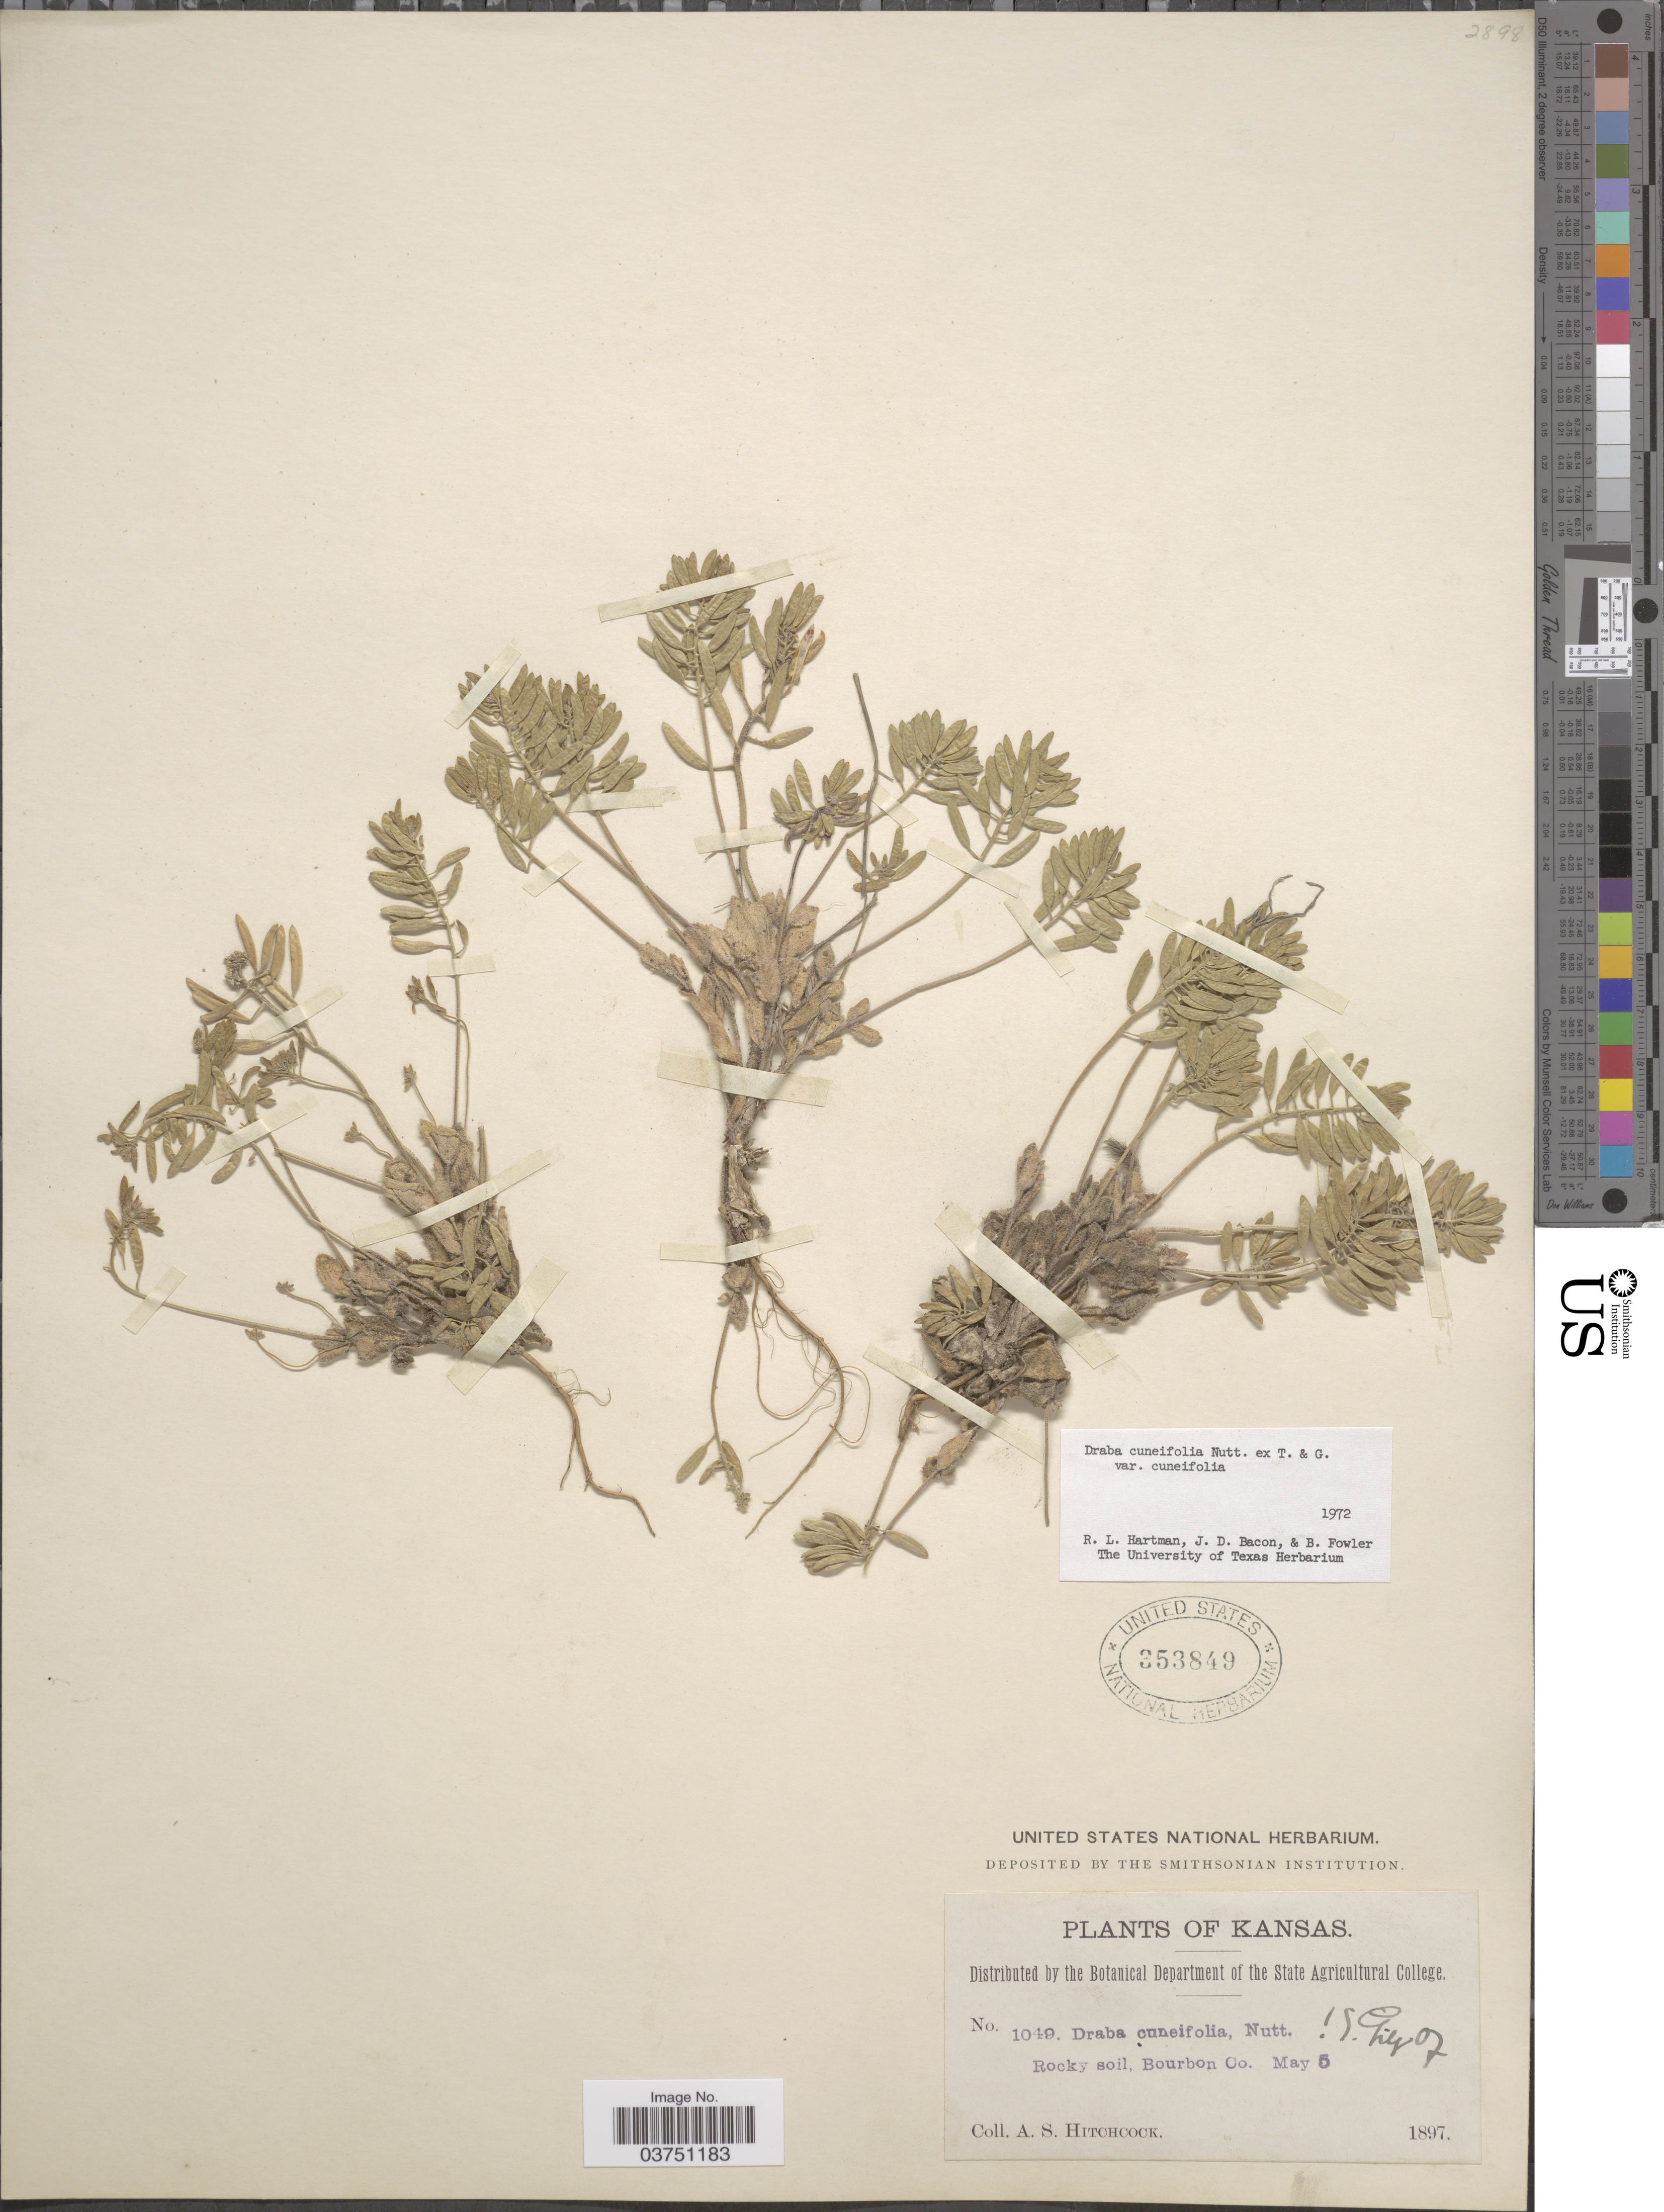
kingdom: Plantae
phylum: Tracheophyta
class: Magnoliopsida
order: Brassicales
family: Brassicaceae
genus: Draba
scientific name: Draba cuneifolia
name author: Nutt.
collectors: A. S. Hitchcock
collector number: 1049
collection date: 1897-05-05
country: United States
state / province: Kansas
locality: Rocky soil, Bourbon Co.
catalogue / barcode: US 353849